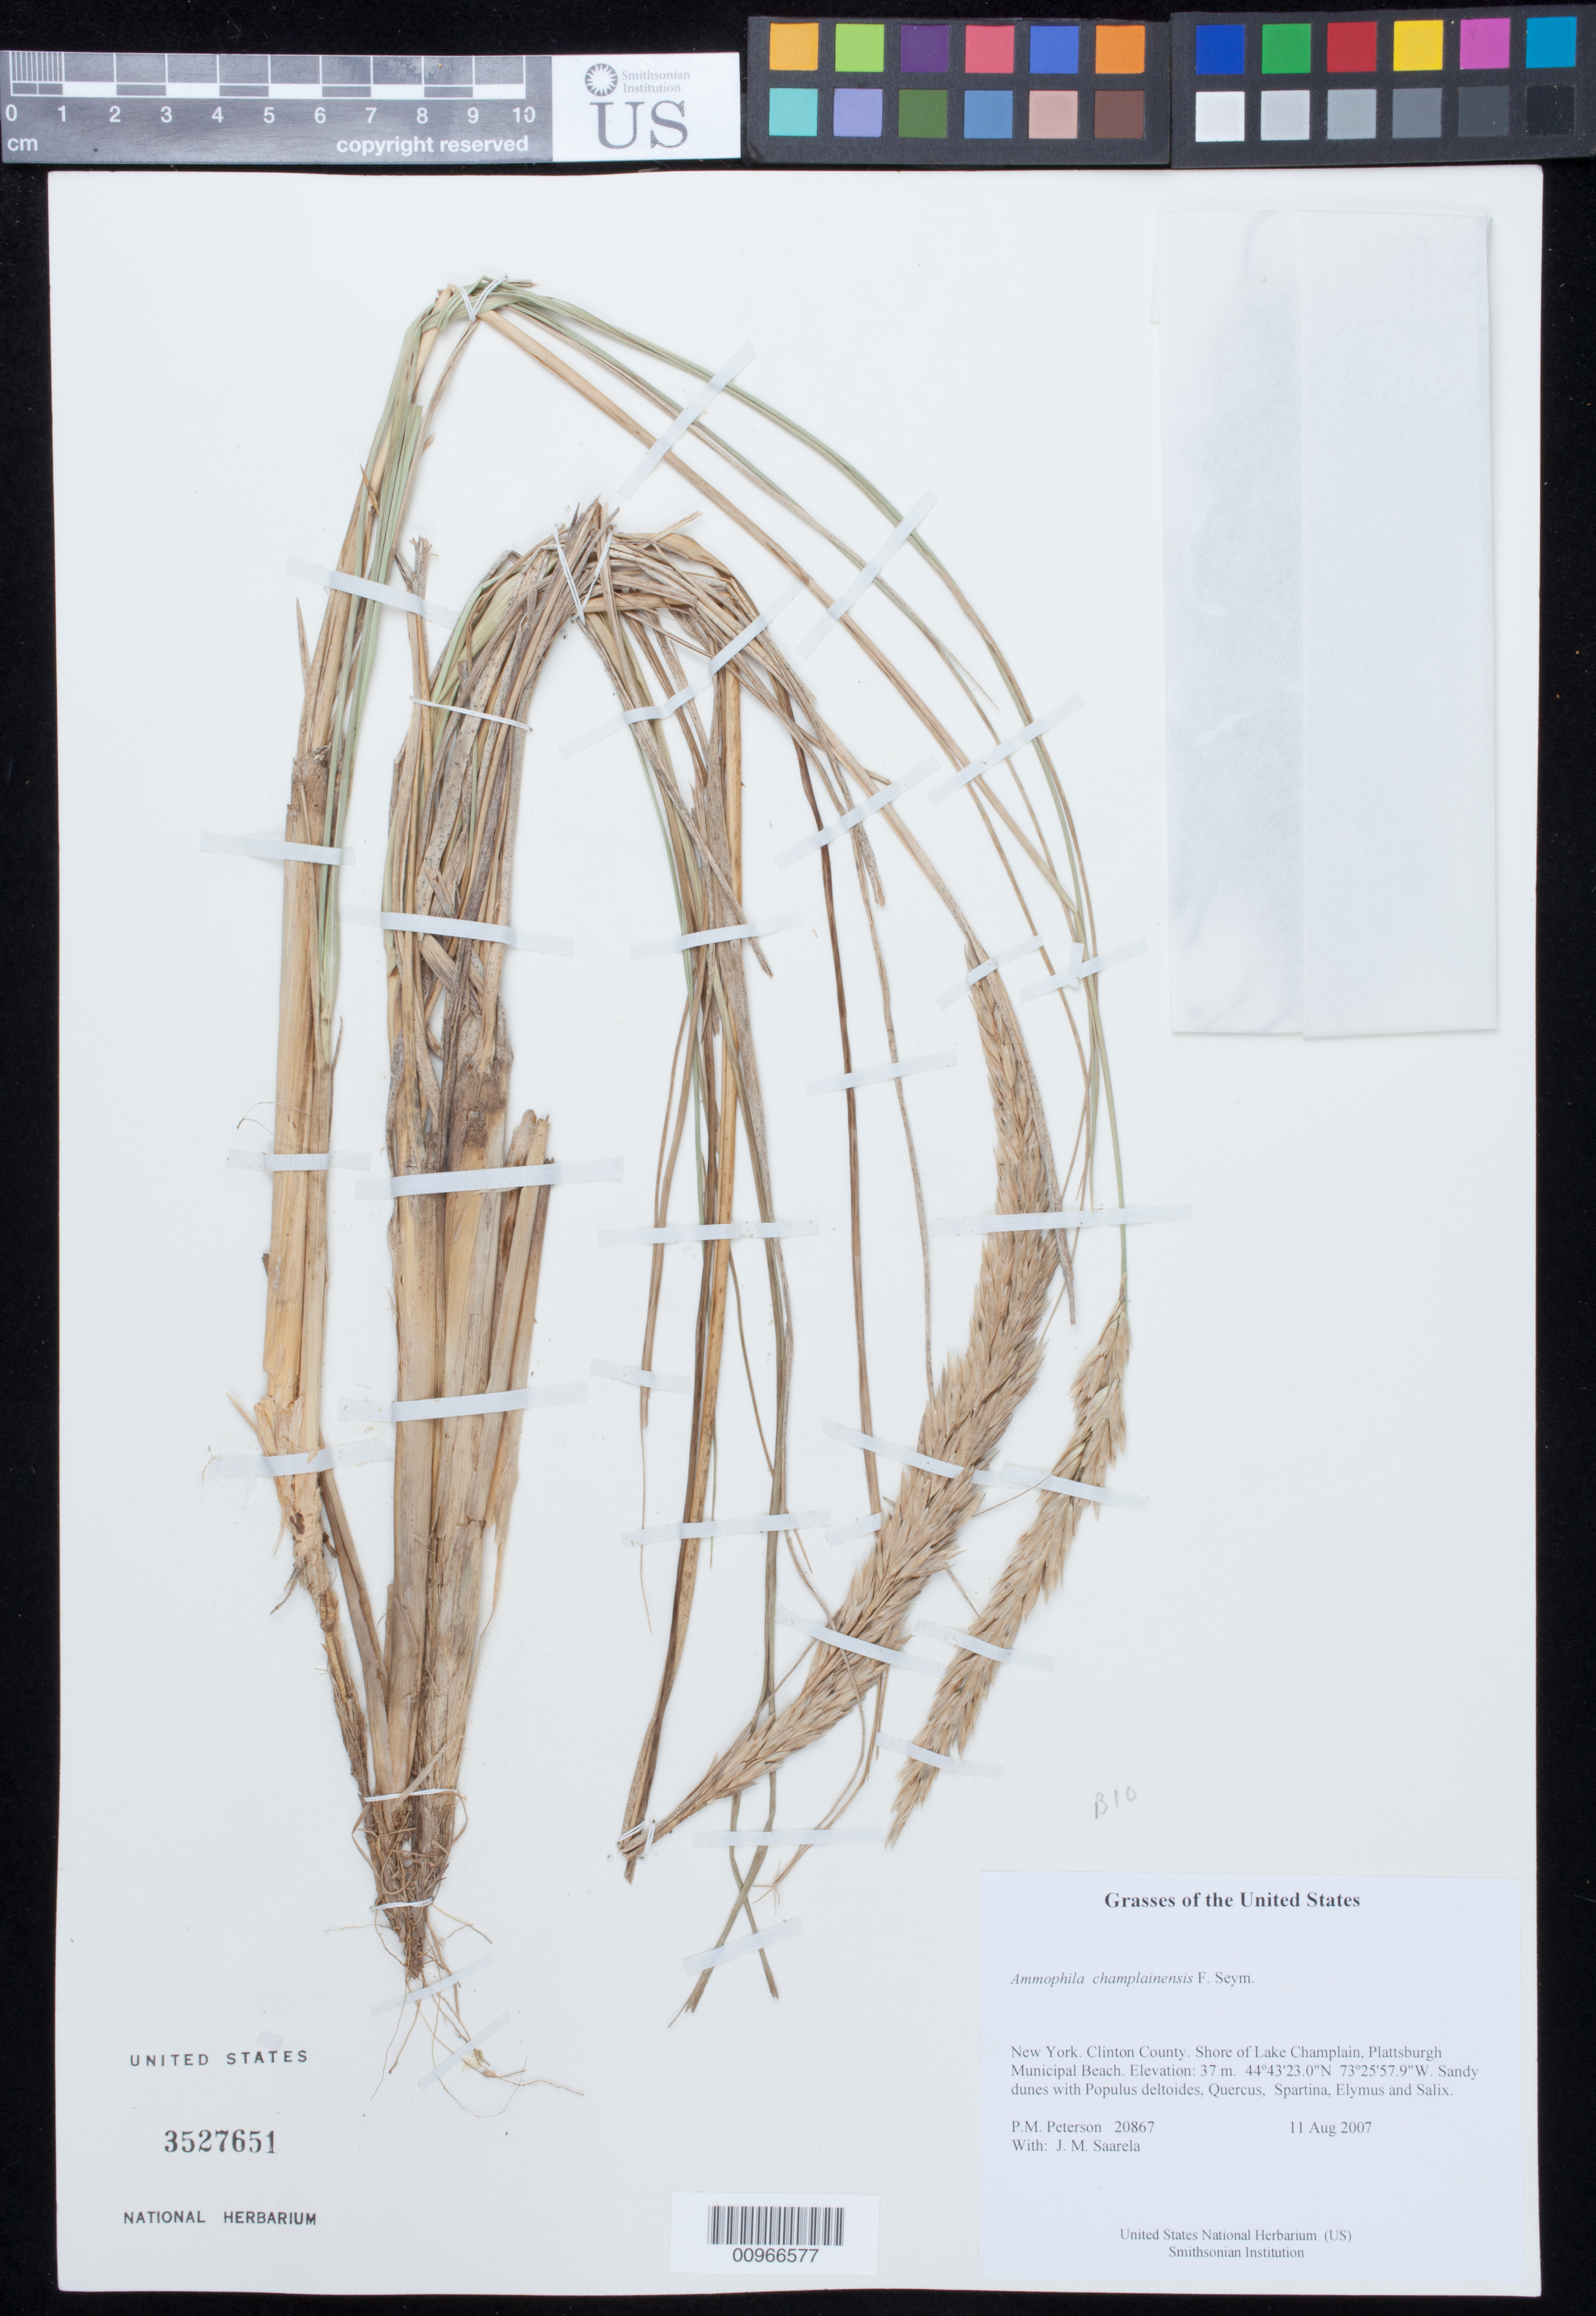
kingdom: Plantae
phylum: Tracheophyta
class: Liliopsida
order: Poales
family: Poaceae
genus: Calamagrostis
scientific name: Calamagrostis breviligulata subsp. champlainensis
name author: (F. Seym.) Saarela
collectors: P. M. Peterson & J. Saarela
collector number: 20867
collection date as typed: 11 Aug 2007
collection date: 2007-08-11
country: United States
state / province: New York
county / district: Clinton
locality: Shore of Lake Champlain, Plattsburgh Municipal Beach.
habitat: Sandy dunes with Populus deltoides, Quercus, Spartina, Elymus and Salix.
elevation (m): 37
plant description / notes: Tissue sample 20867.61 depleted before it could be imported into EMu (4 Jun 2018). No Biorepository ID was ever assigned.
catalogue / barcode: US 3527651